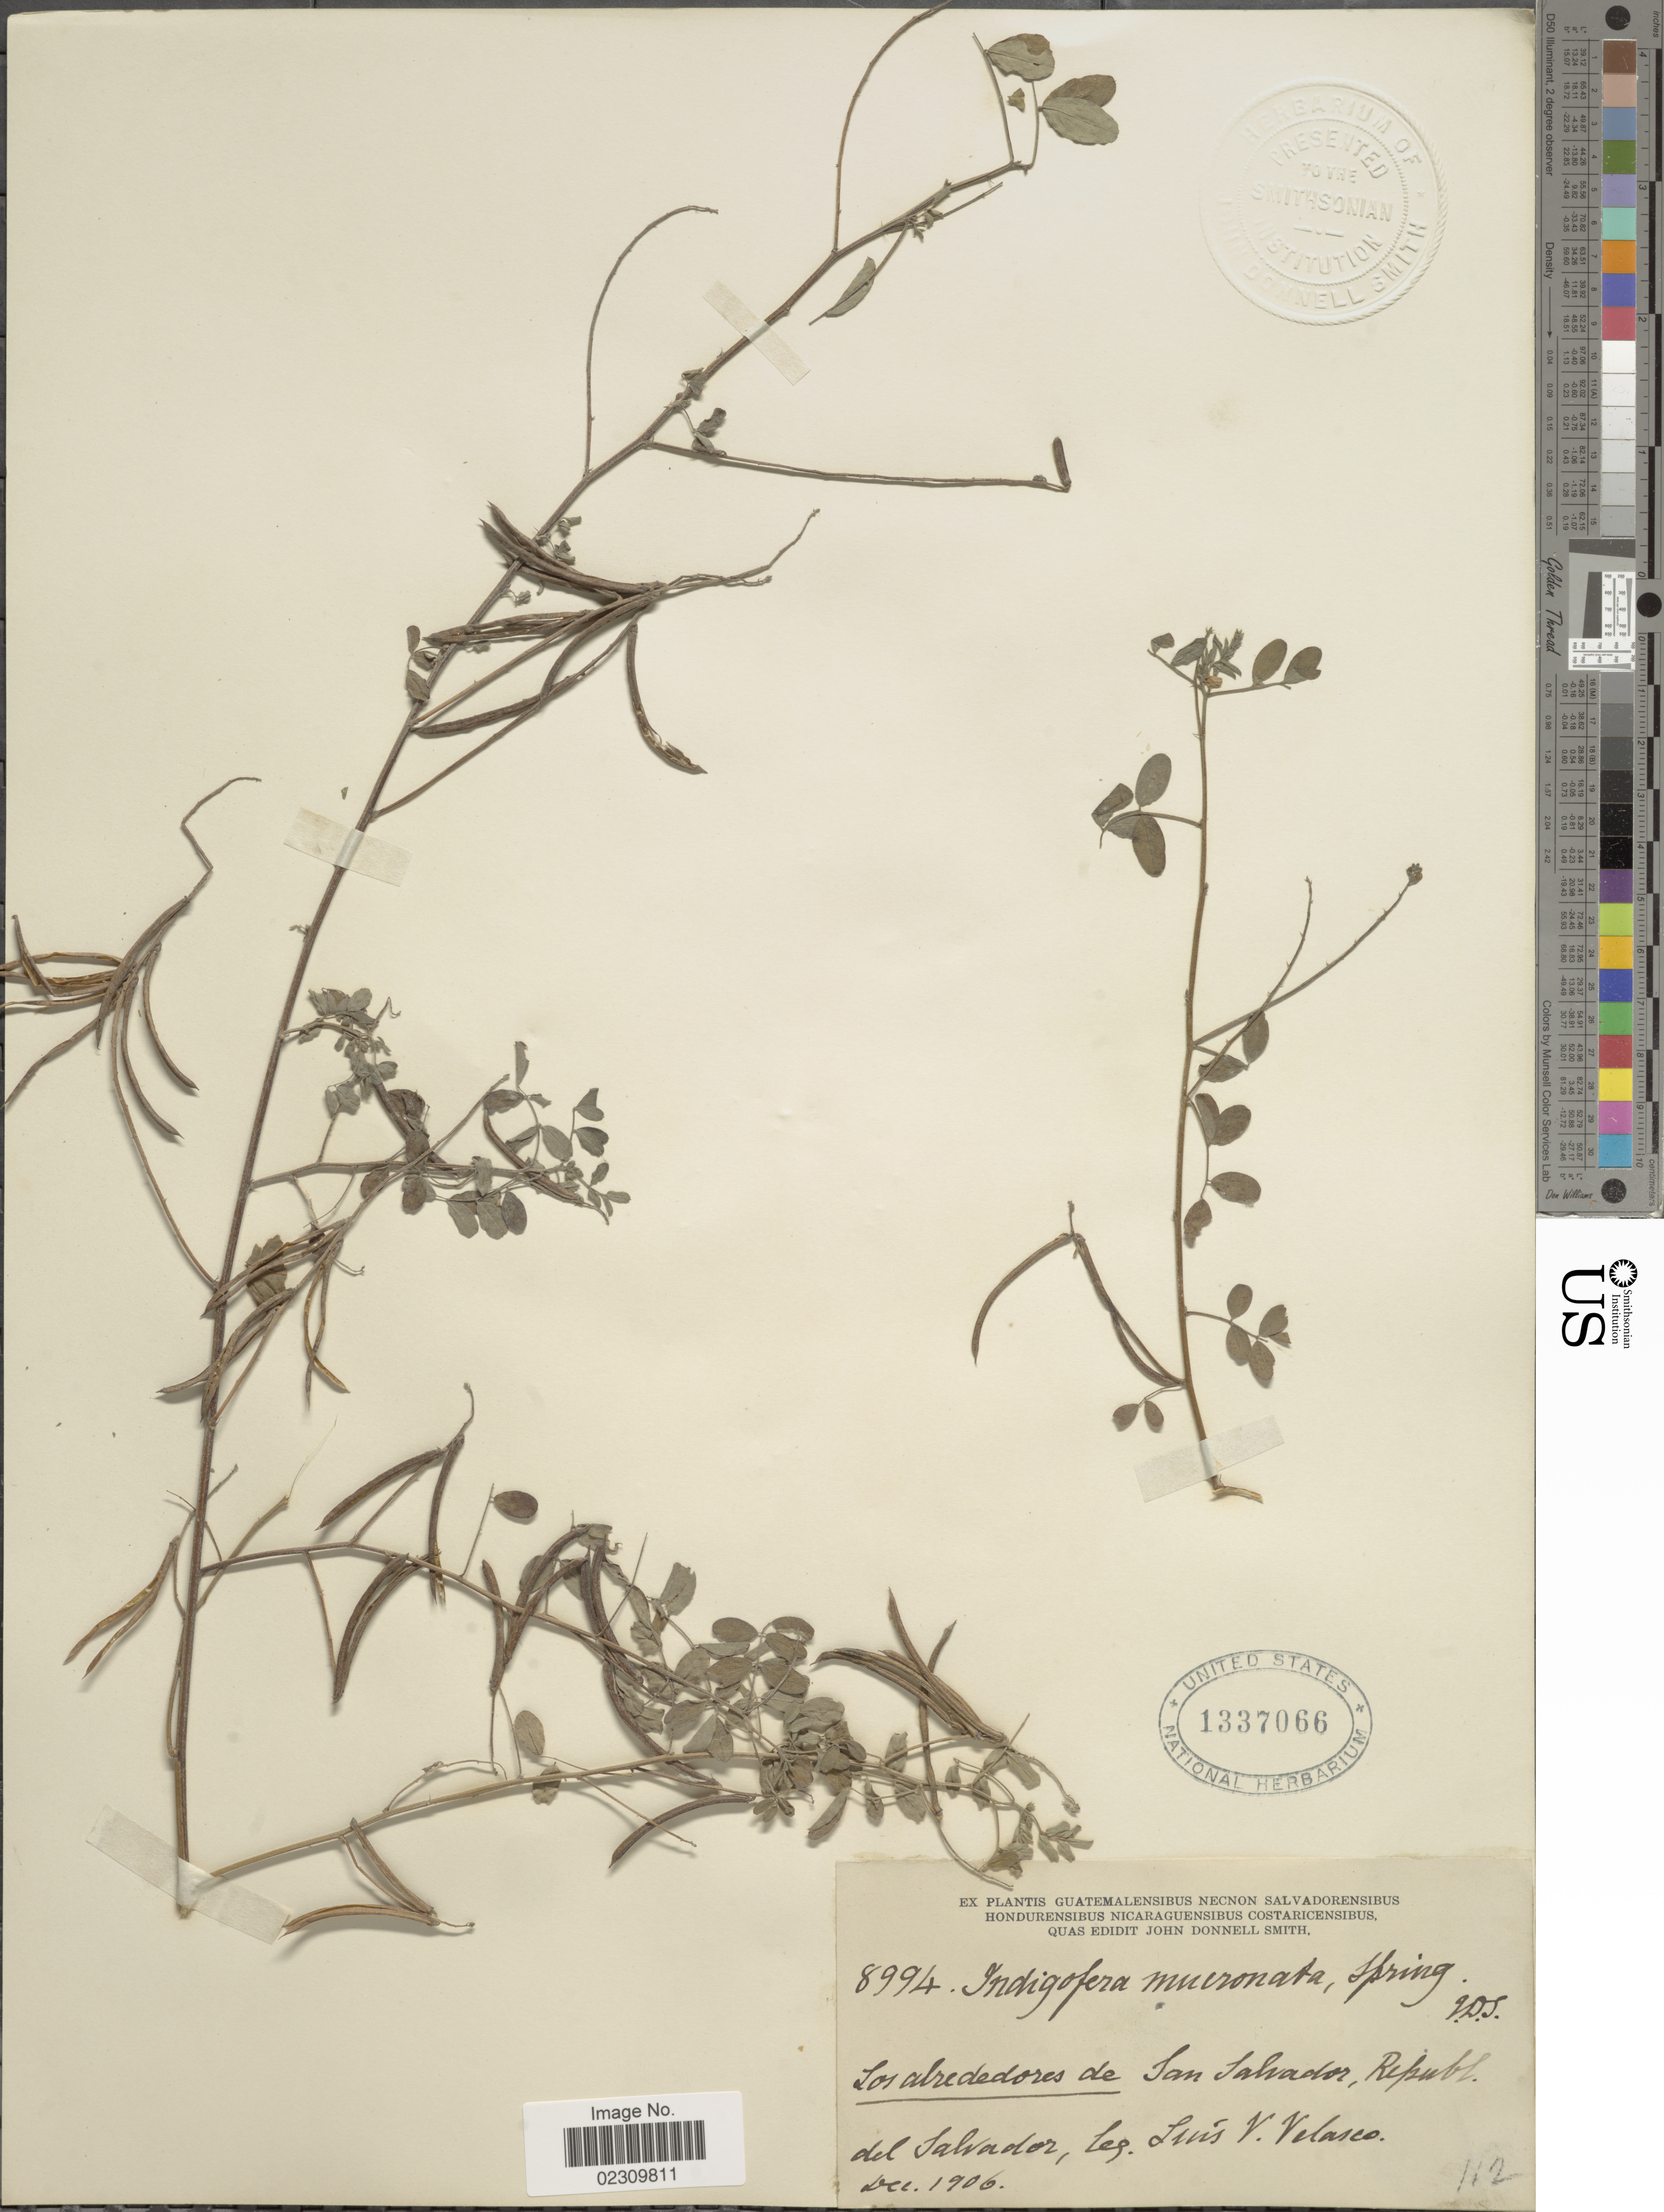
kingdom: Plantae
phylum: Tracheophyta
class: Magnoliopsida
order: Fabales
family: Fabaceae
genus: Indigofera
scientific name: Indigofera mucronata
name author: Lam.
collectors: L. Velasco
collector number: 8994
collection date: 1906-12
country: El Salvador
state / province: San Salvador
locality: Los alrededores de San Salvador, Republ. del Salvador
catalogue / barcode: US 1337066